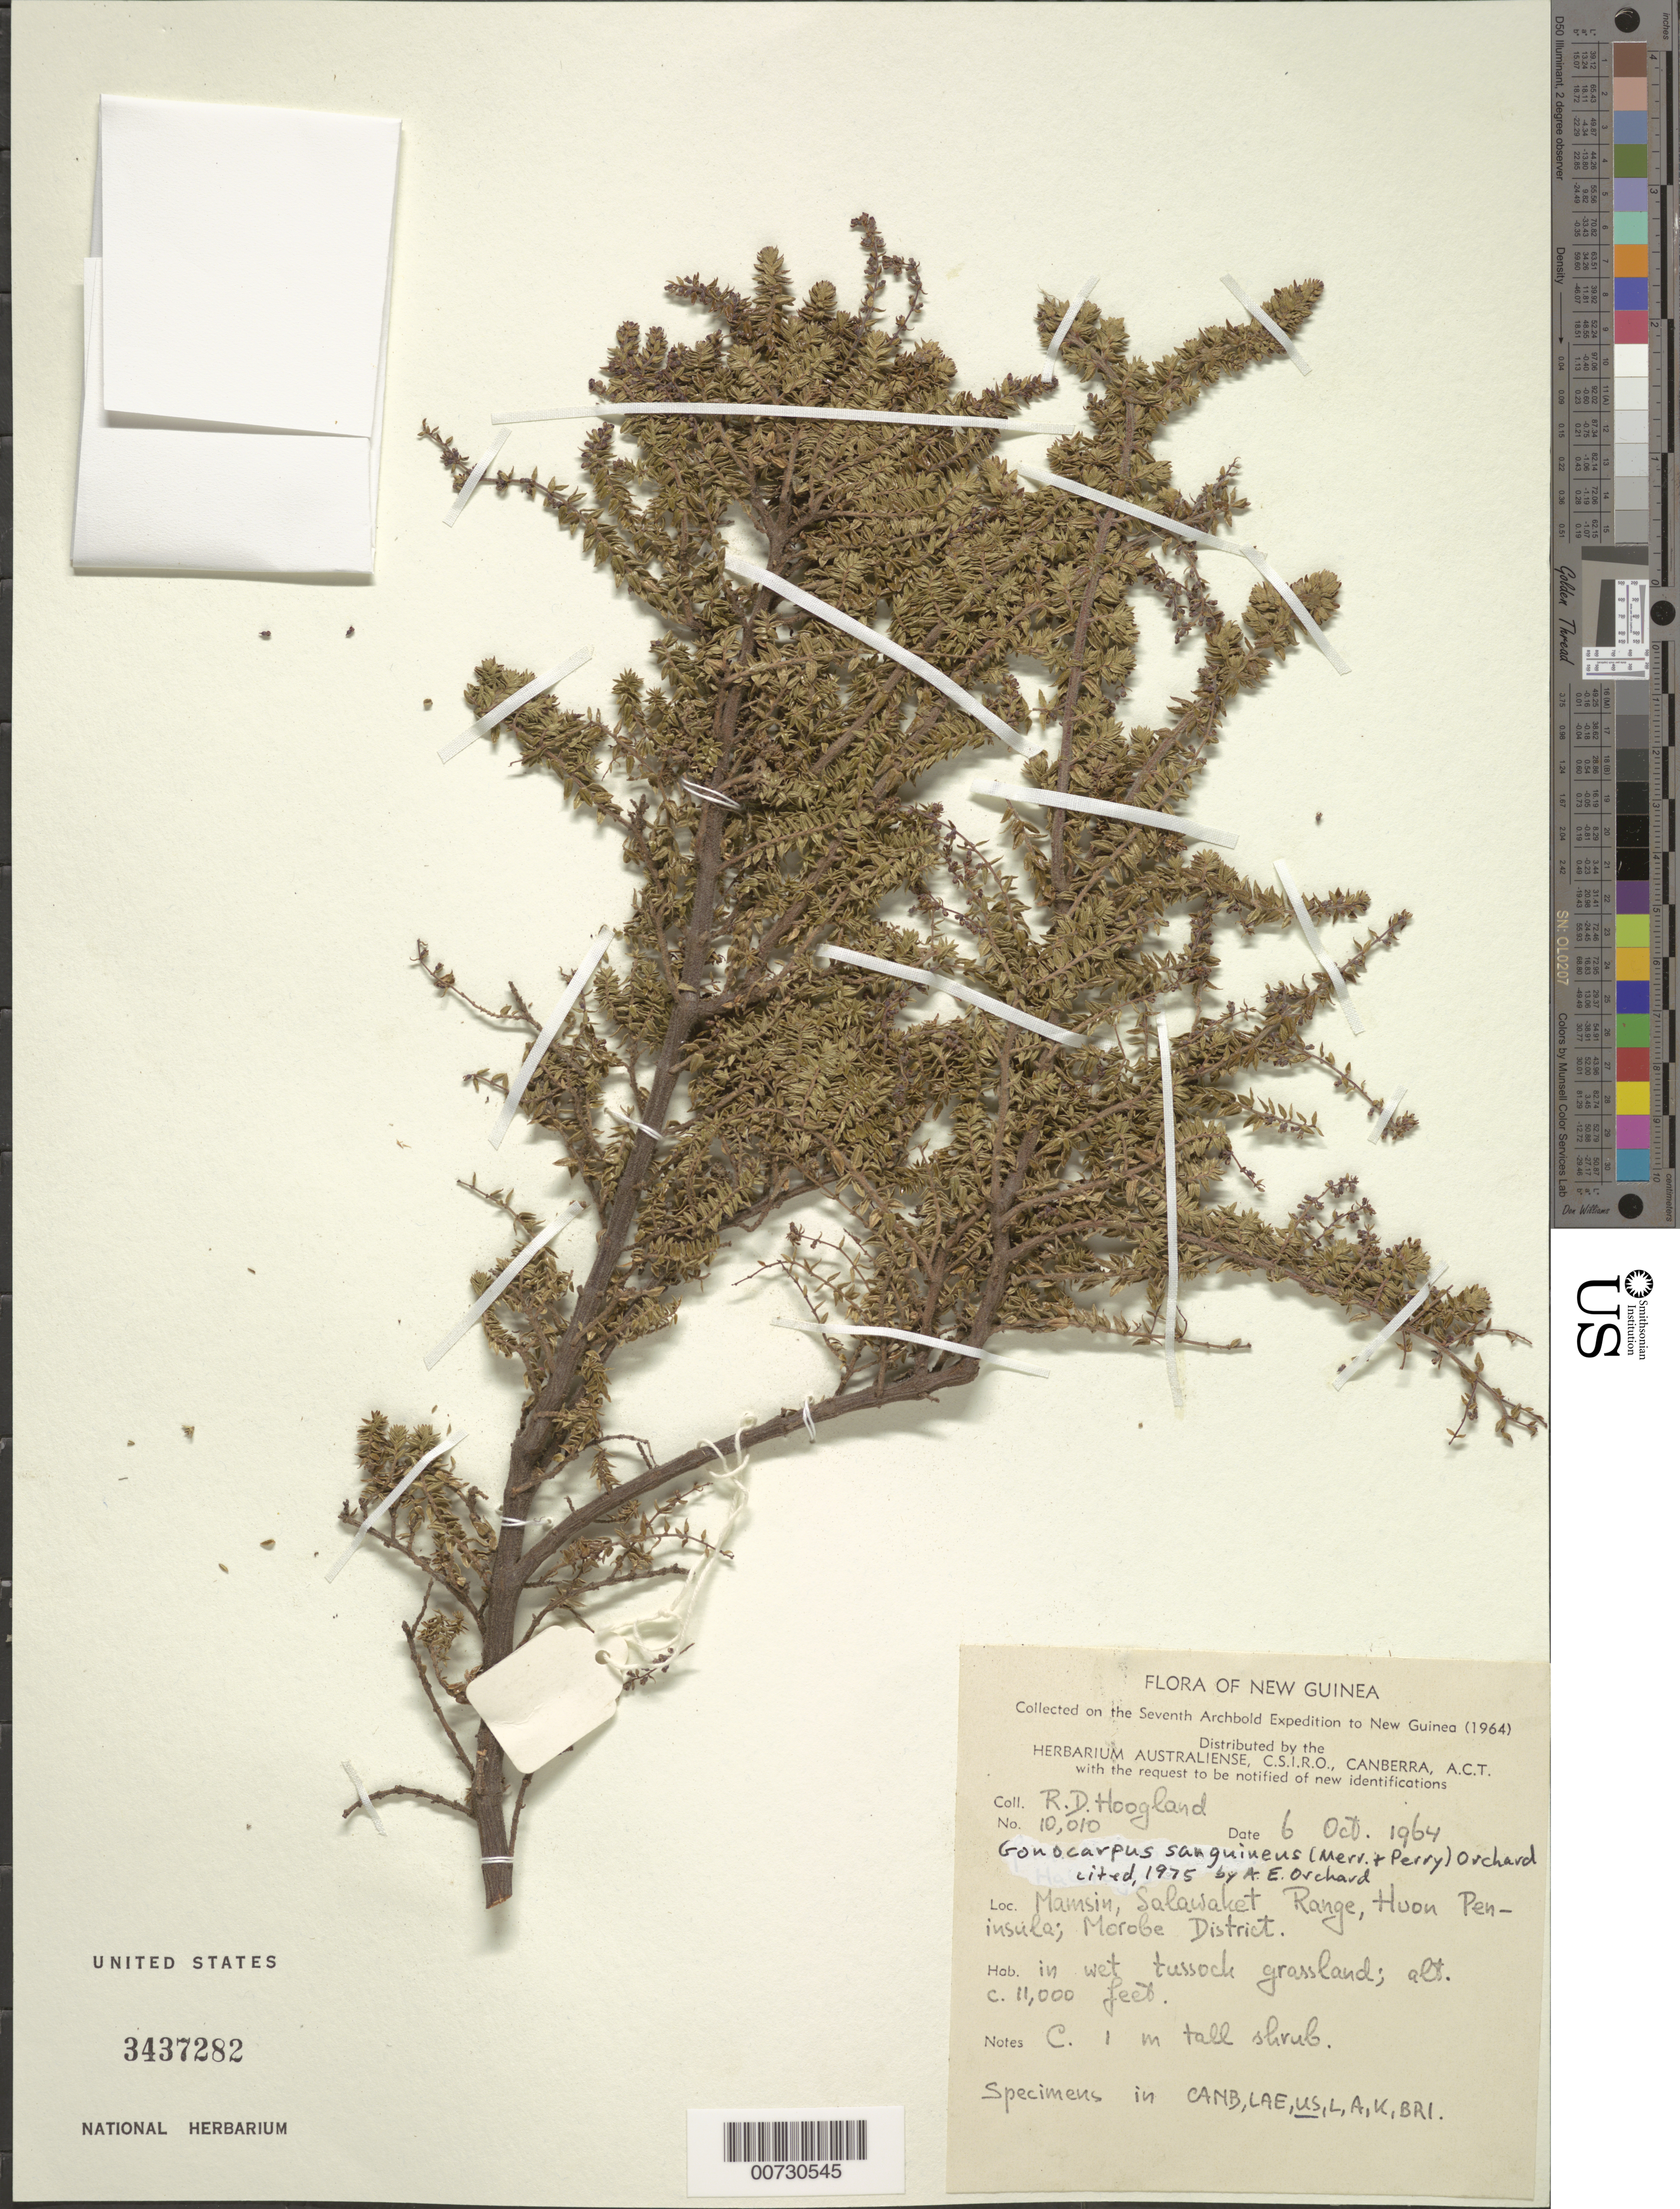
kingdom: Plantae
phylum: Tracheophyta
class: Magnoliopsida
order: Saxifragales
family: Haloragaceae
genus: Gonocarpus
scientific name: Gonocarpus sanguineus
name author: (Merr. & L.M. Perry) Orchard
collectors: R. D. Hoogland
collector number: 10010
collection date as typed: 06 Oct 1964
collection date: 1964-10-06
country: Papua New Guinea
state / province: Morobe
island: New Guinea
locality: Mamsin, Salawaket Range, Huon peninsula.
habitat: In wet tussock grassland.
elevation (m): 3353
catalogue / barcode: US 3437282